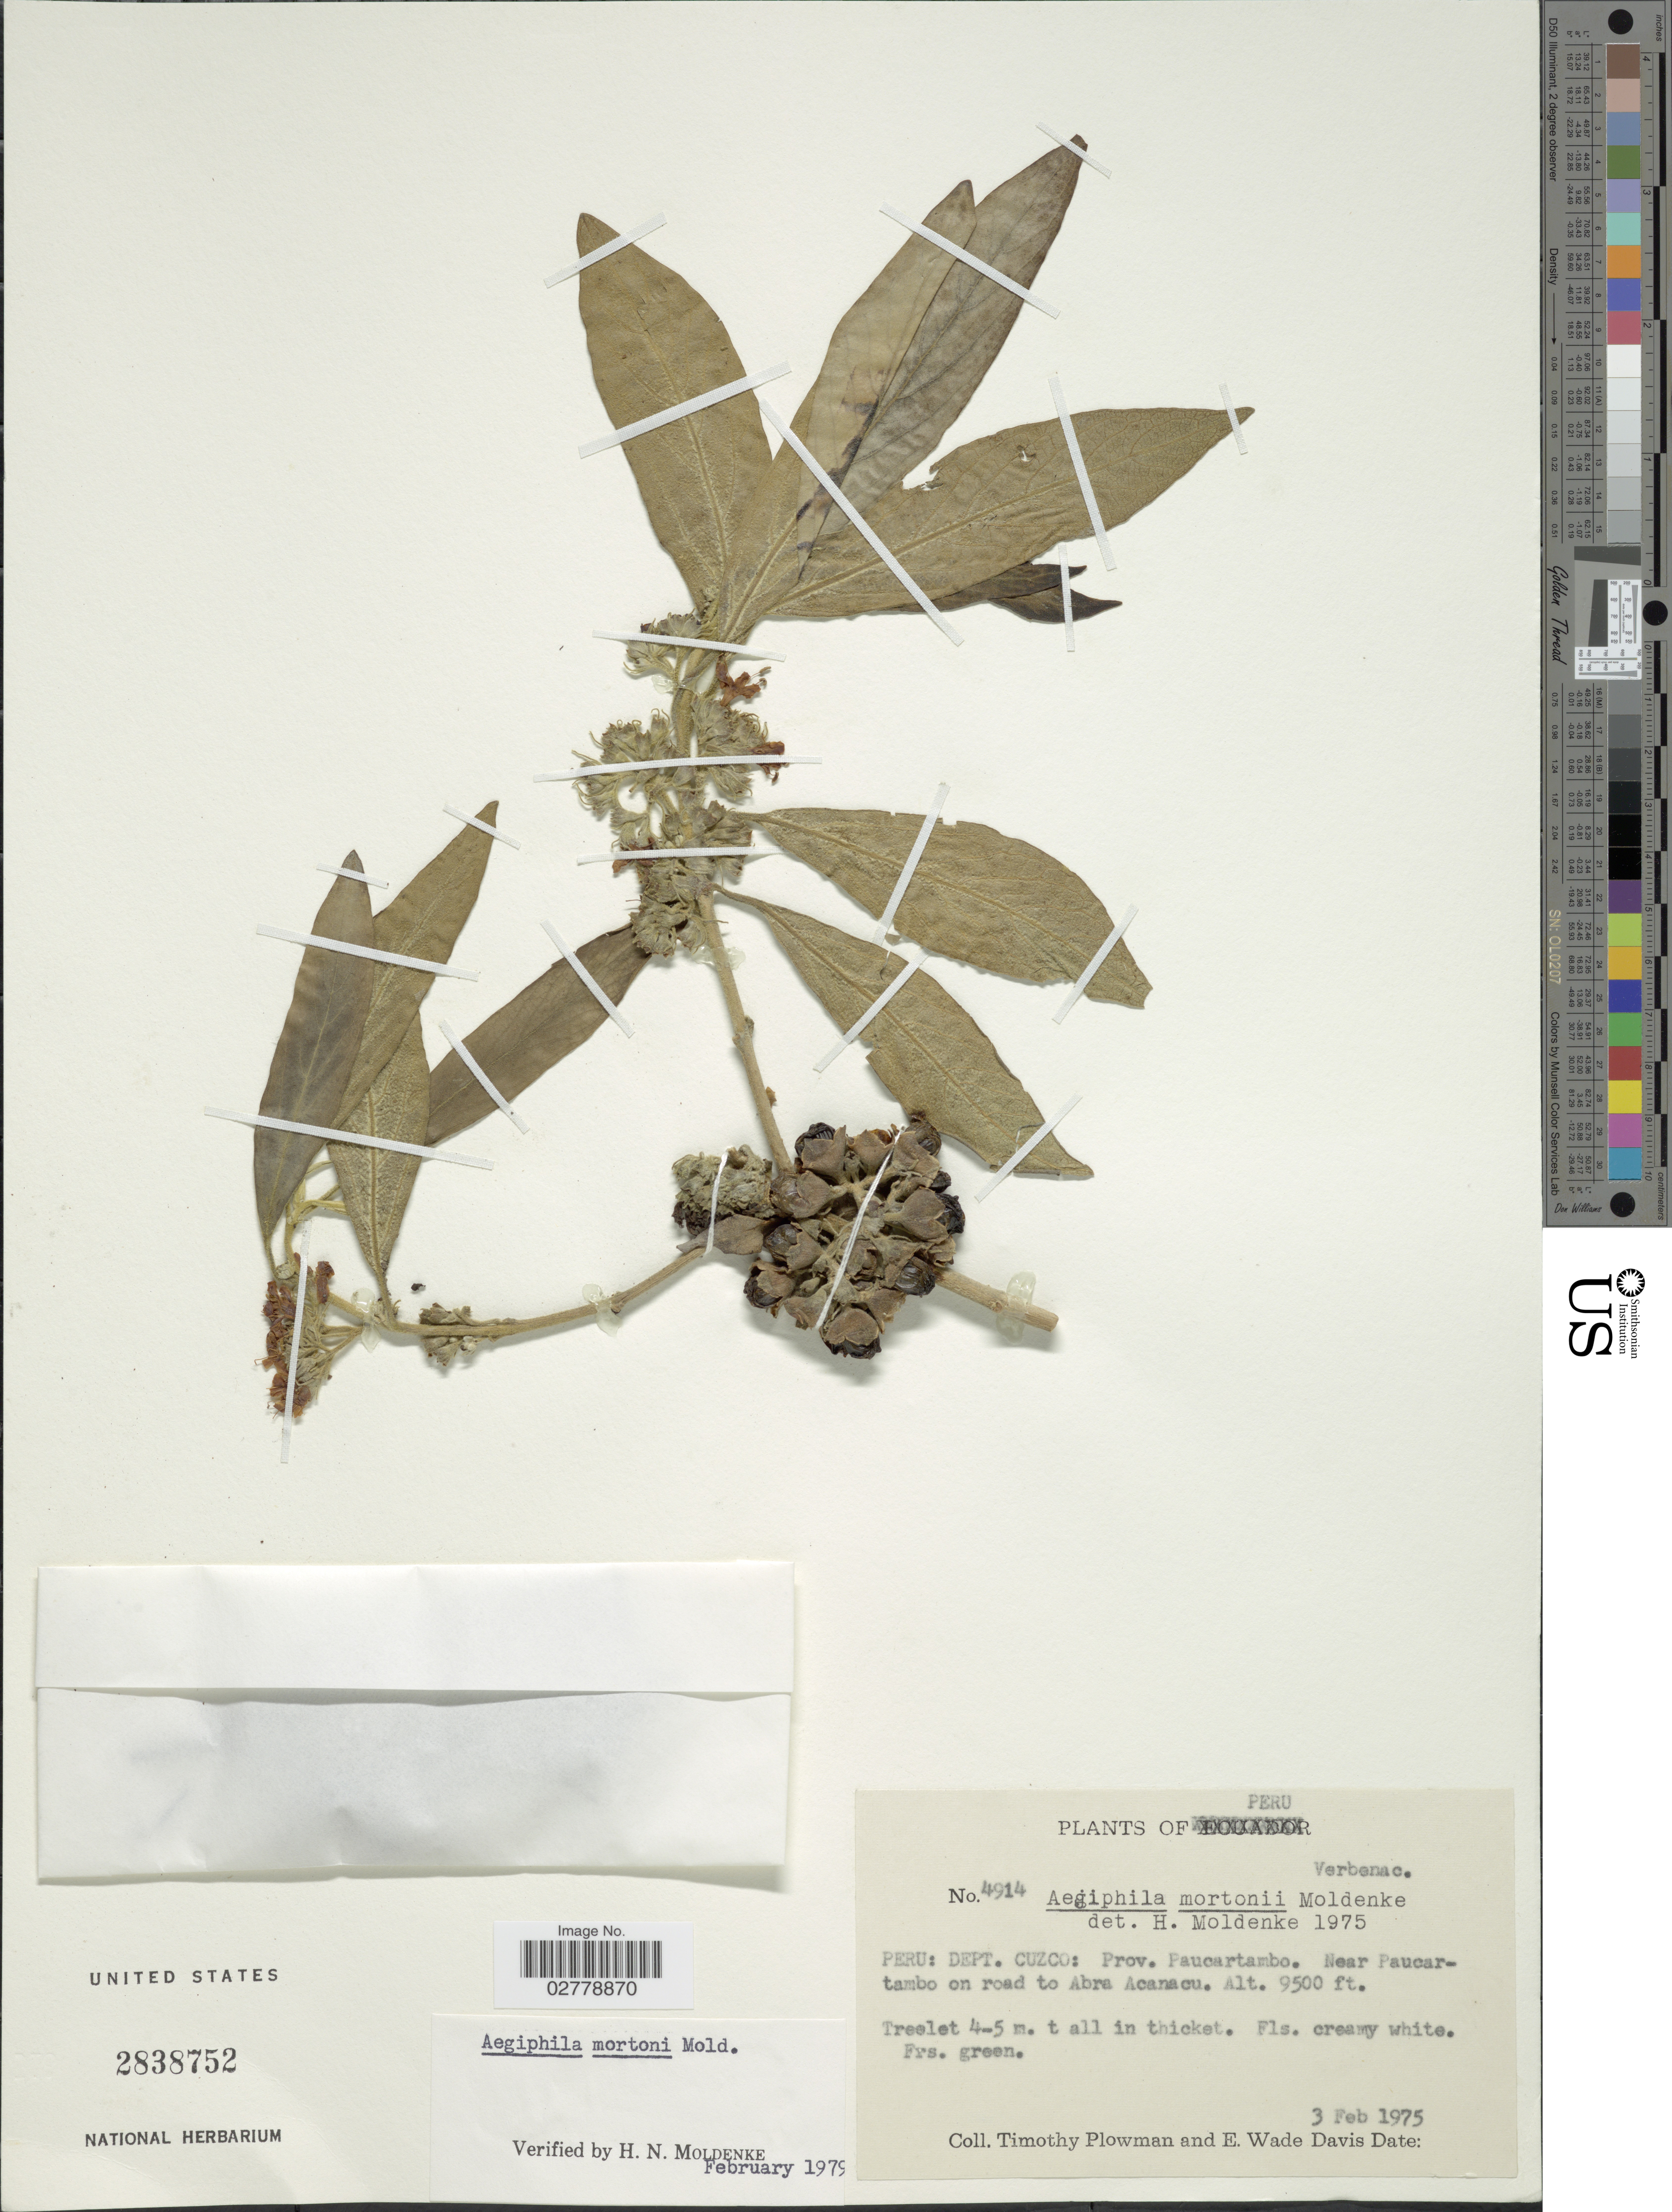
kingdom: Plantae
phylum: Tracheophyta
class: Magnoliopsida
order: Lamiales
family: Lamiaceae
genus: Aegiphila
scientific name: Aegiphila mortoni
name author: Moldenke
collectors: T. Plowman & E. Wade-Davis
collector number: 4914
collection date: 1975-02-03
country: Peru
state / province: Cusco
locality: Dept. Cuzco: Prov. Paucartambo. Near Paucartambo on road to Abra Acanacu.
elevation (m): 2896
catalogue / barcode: US 2838752